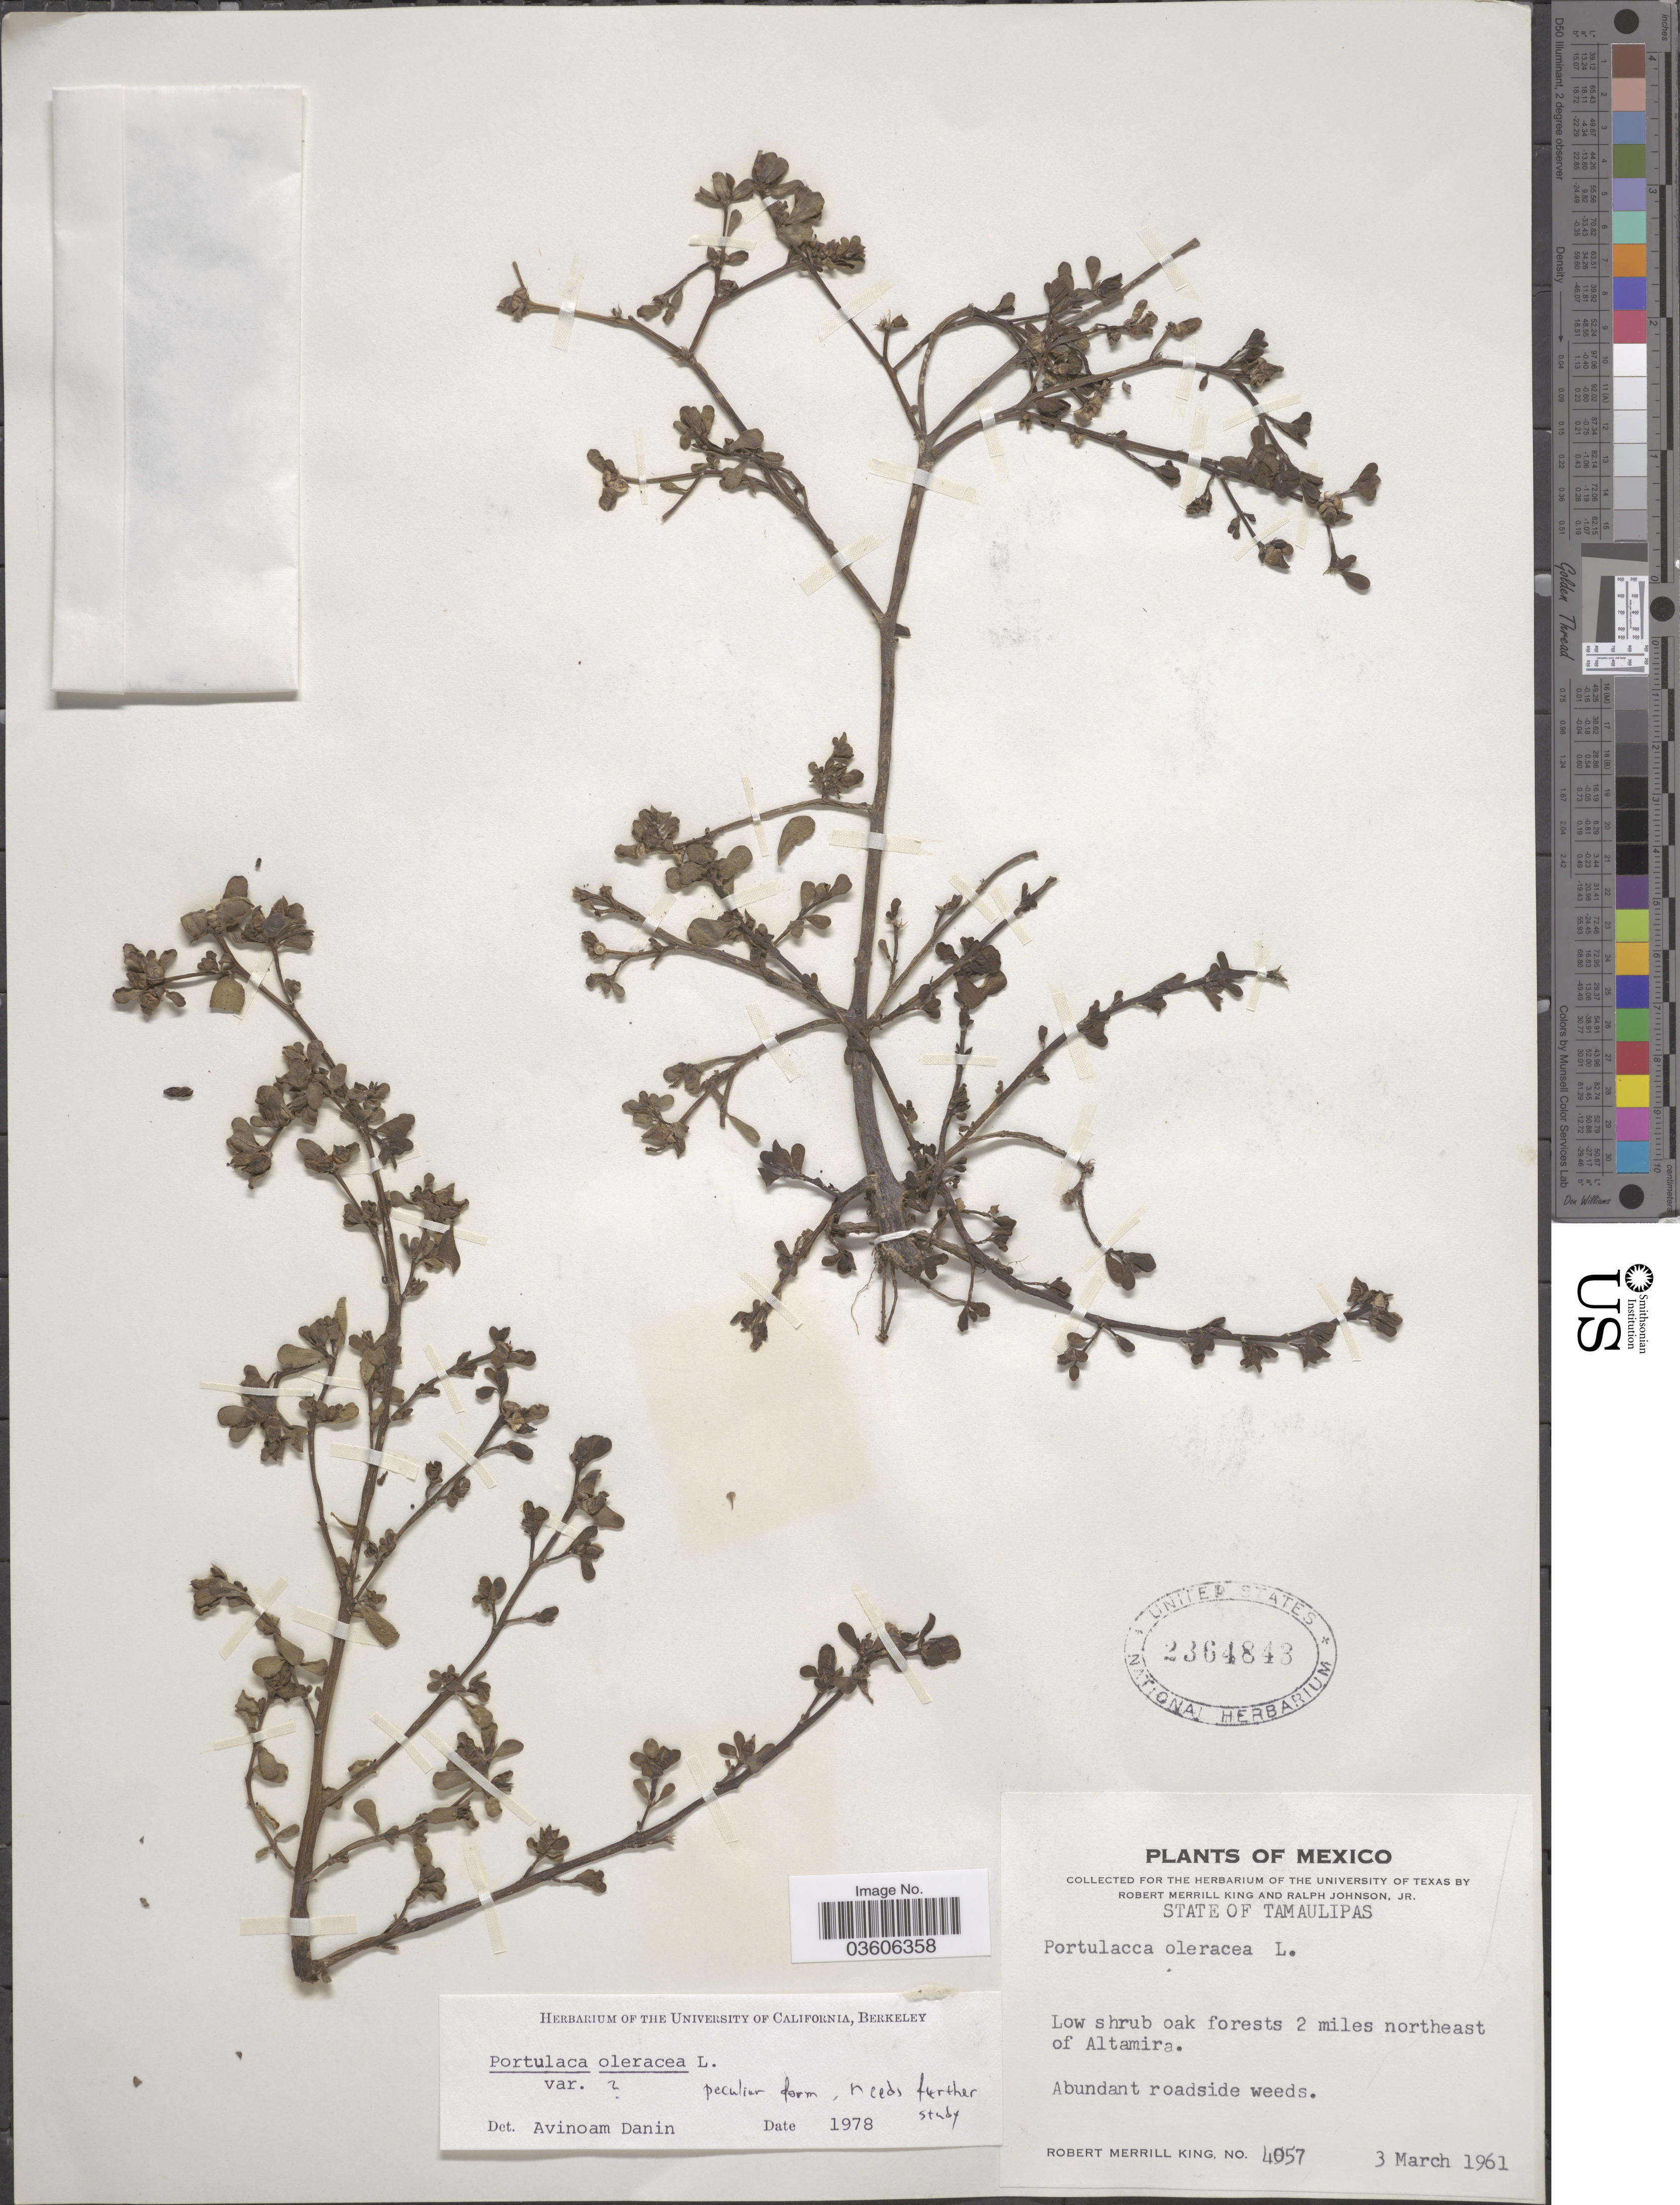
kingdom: Plantae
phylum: Tracheophyta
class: Magnoliopsida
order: Caryophyllales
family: Portulacaceae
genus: Portulaca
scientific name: Portulaca oleracea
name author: L.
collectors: R. M. King & R. Johnson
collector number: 4057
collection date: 1961-03-03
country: Mexico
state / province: Tamaulipas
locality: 2 miles northeast of Altamira.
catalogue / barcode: US 2364843